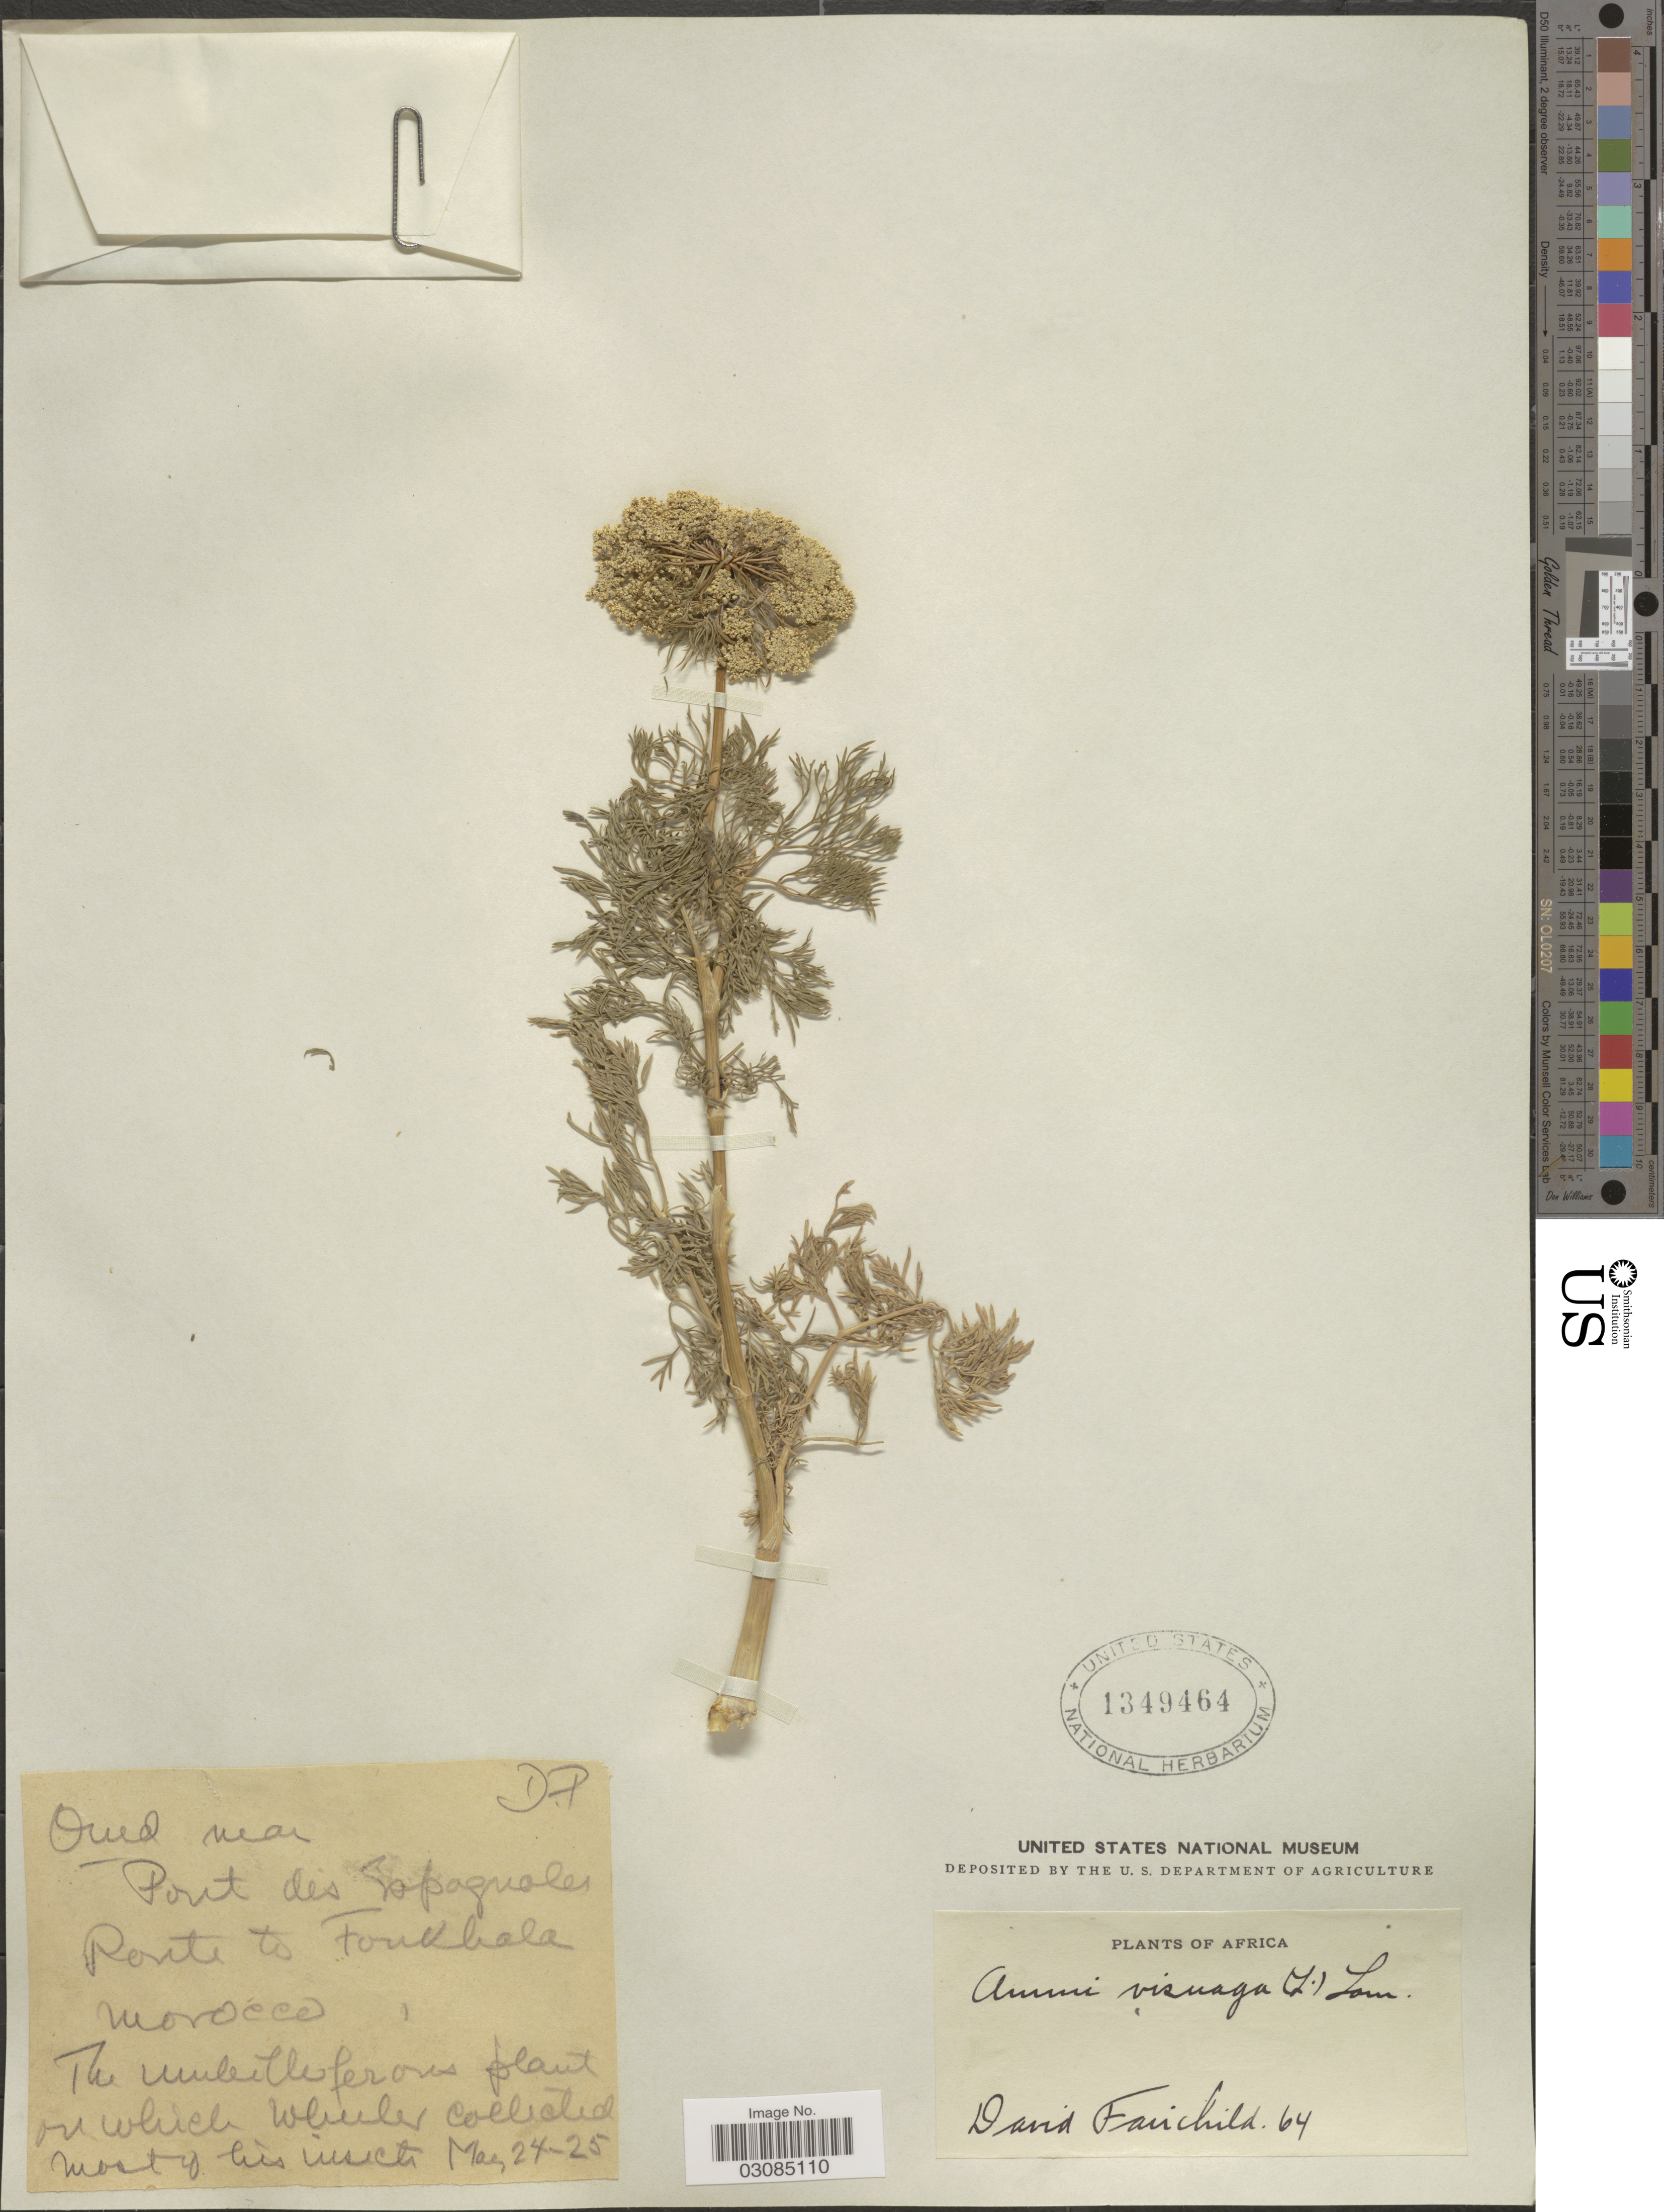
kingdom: Plantae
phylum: Tracheophyta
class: Magnoliopsida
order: Apiales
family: Apiaceae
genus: Ammi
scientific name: Ammi visnaga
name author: (L.) Lam.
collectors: D. Fairchild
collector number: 64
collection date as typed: Transcribed d/m/y: 24/5/25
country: Morocco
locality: [illegible text] above Port des Espagnoles Road to Foukhala Morocco.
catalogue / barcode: US 1349464